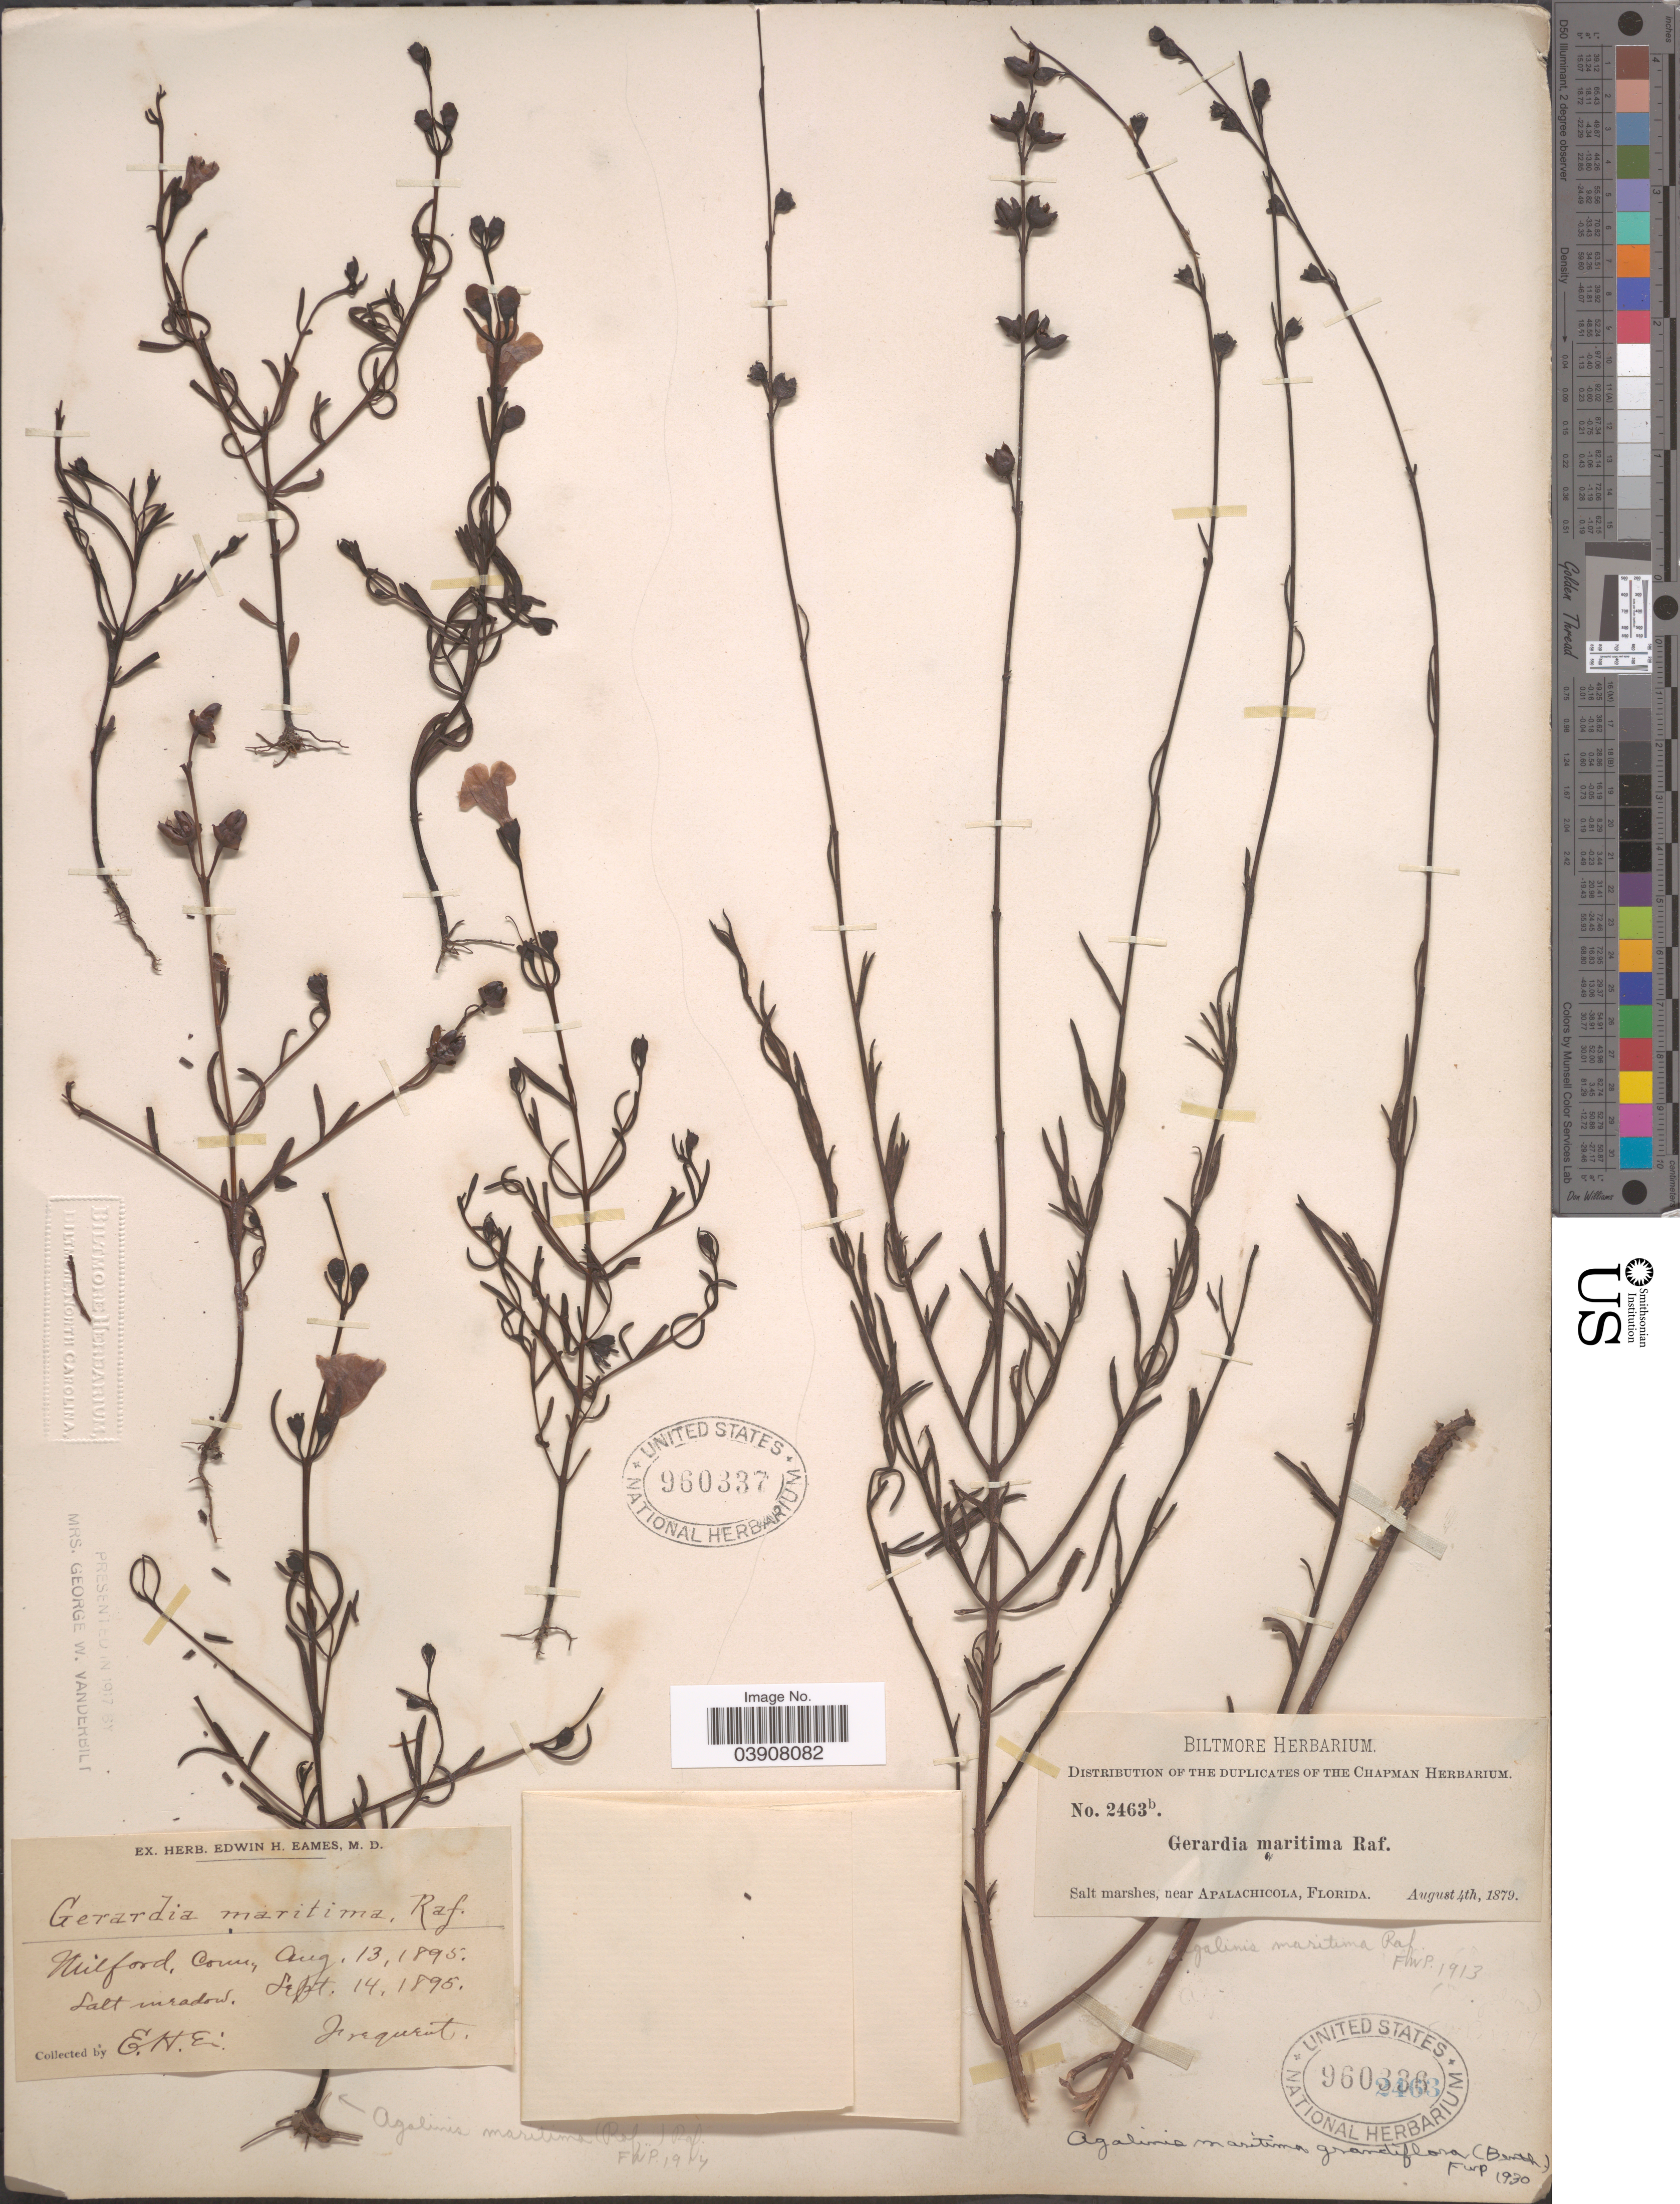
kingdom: Plantae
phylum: Tracheophyta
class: Magnoliopsida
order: Lamiales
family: Orobanchaceae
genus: Agalinis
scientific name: Agalinis maritima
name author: (Raf.) Raf.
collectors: E. H. Eames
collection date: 1895-08-13/1895-09-14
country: United States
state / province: Connecticut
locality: Milford.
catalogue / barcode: US 960337-2